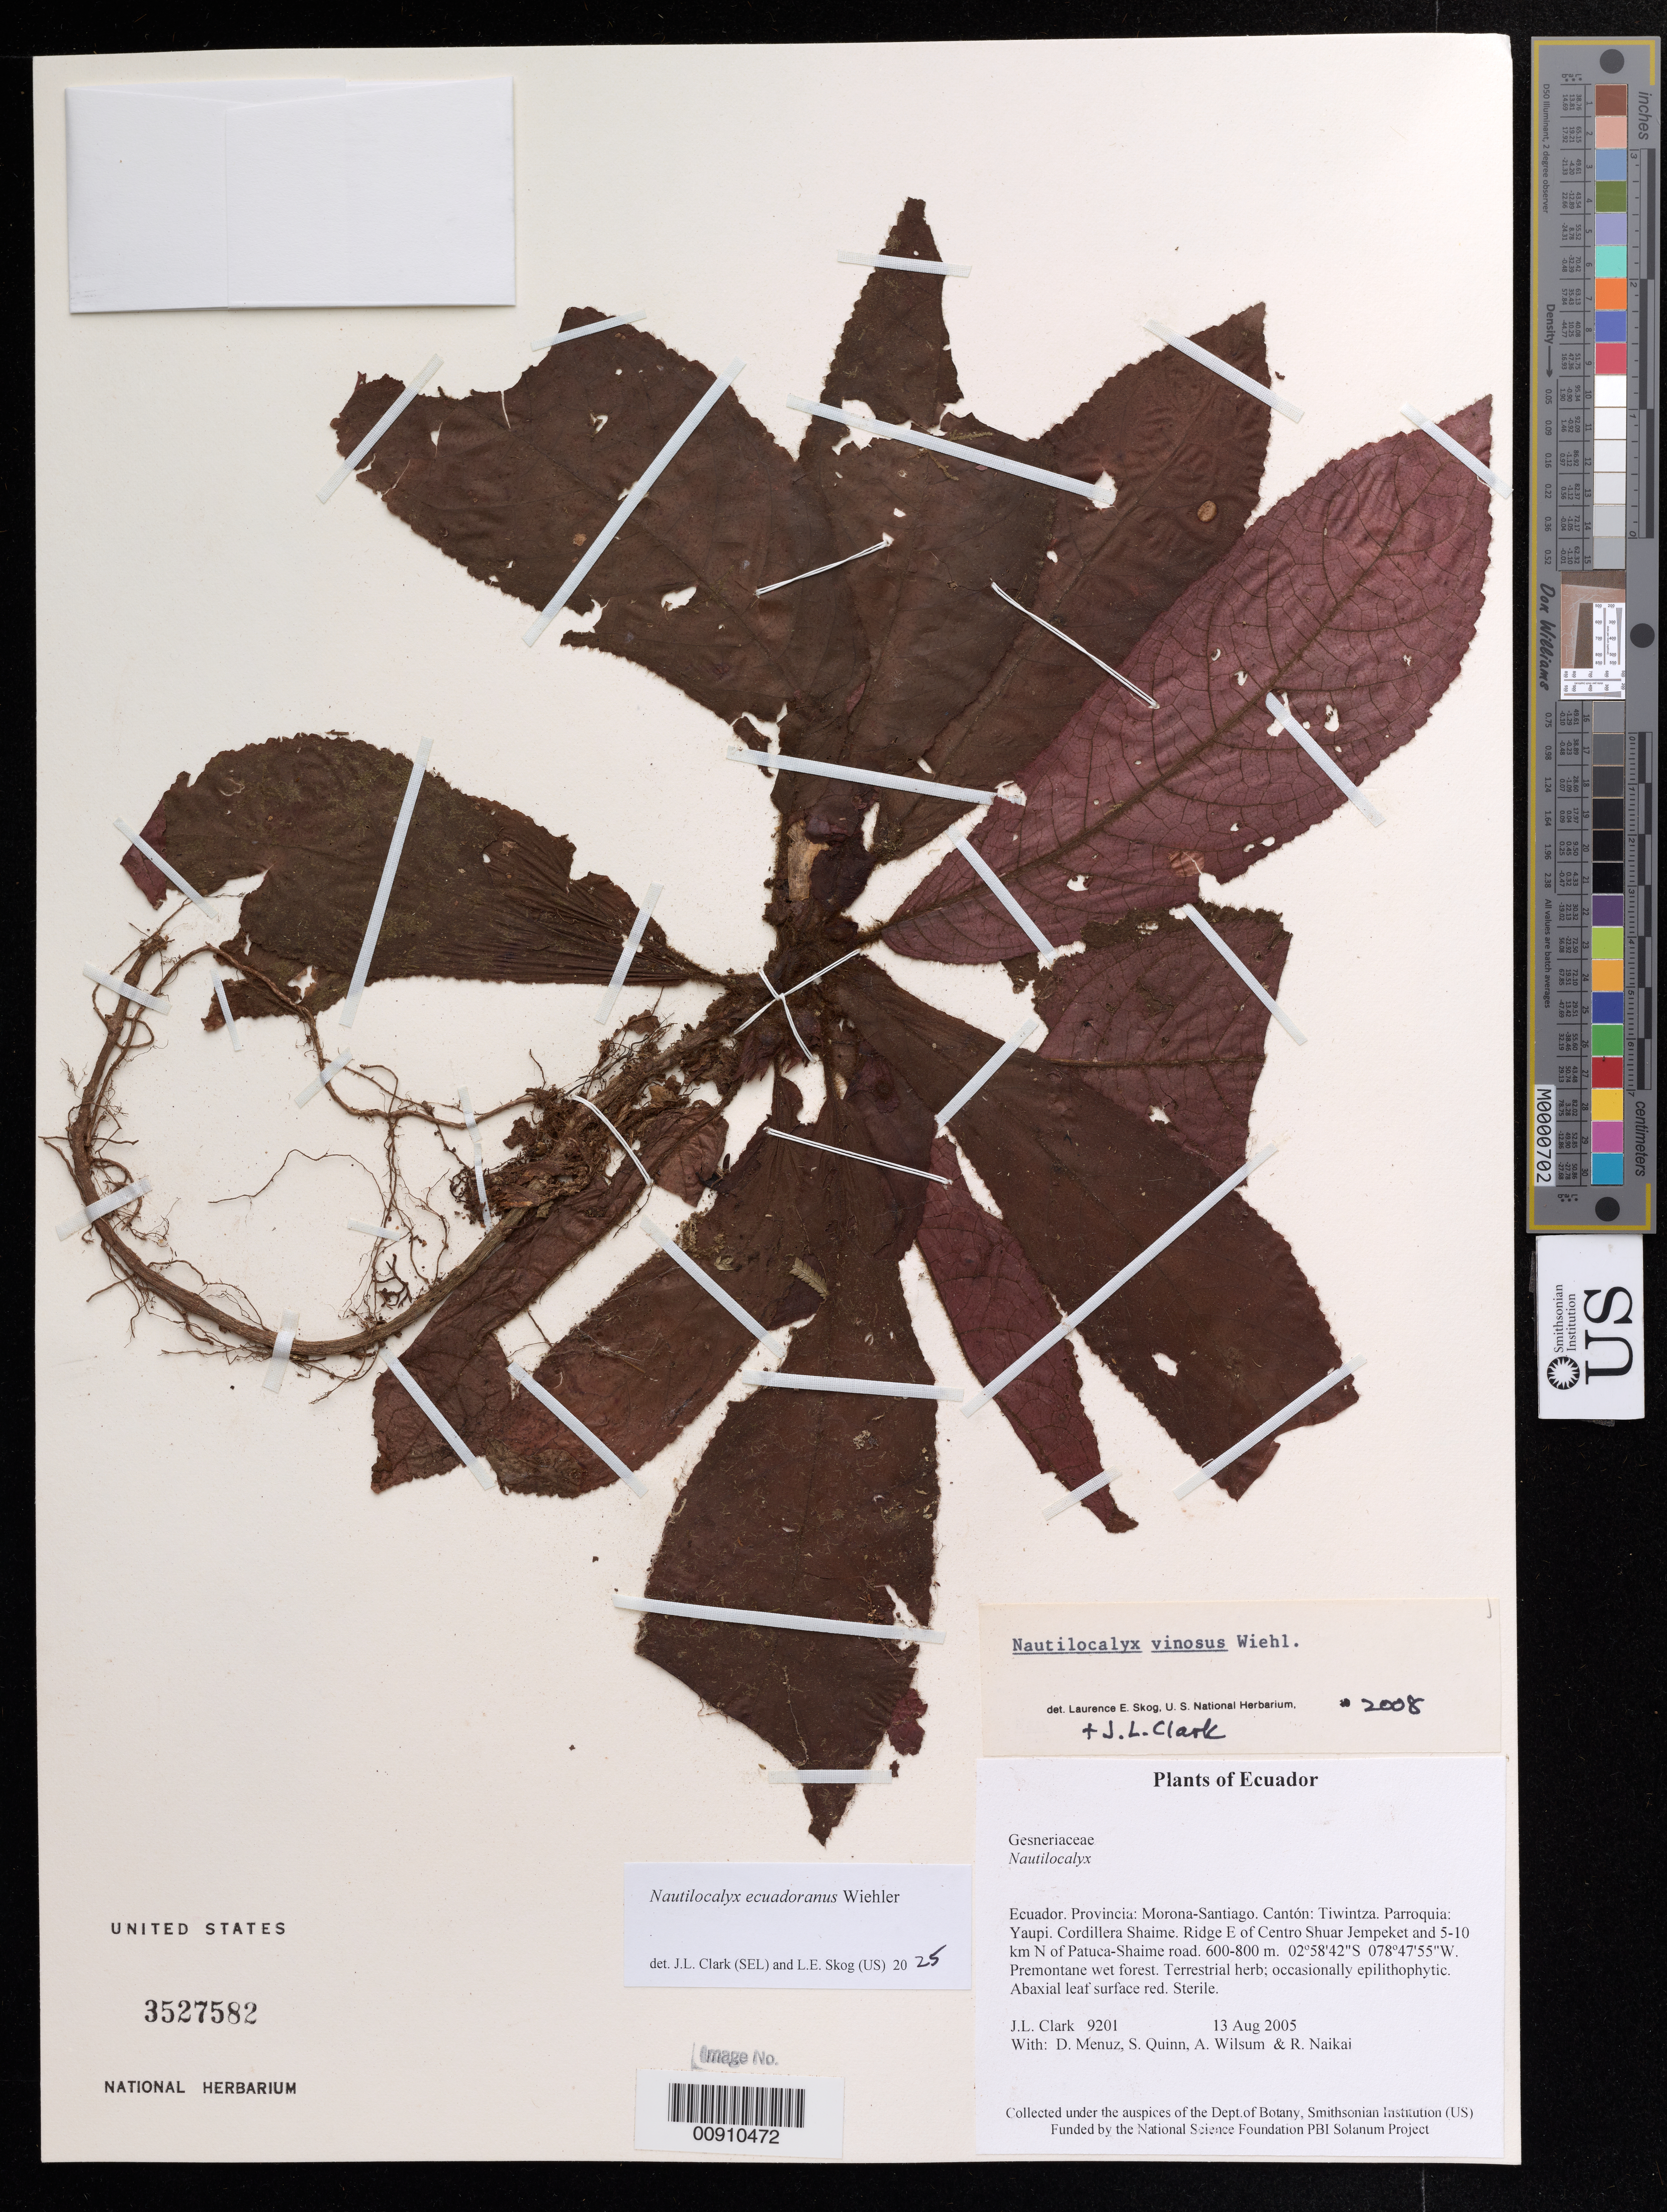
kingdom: Plantae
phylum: Tracheophyta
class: Magnoliopsida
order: Lamiales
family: Gesneriaceae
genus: Nautilocalyx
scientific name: Nautilocalyx ecuadoranus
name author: Wiehler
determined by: Clark, J. L.; Skog, Laurence E.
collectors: J. L. Clark, D. Menuz, S. Quinn, A. Wilsum & R. Naikai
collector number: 9201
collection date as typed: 13 Aug 2005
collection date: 2005-08-13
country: Ecuador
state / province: Morona-Santiago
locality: Tiwintza. Parroquia: Yaupi. Cordillera Shaime. Ridge E of Centro Shuar Jempeket and 5-10 km N of Patuca-Shaime road.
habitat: Premontane wet forest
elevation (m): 600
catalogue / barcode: US 3527582